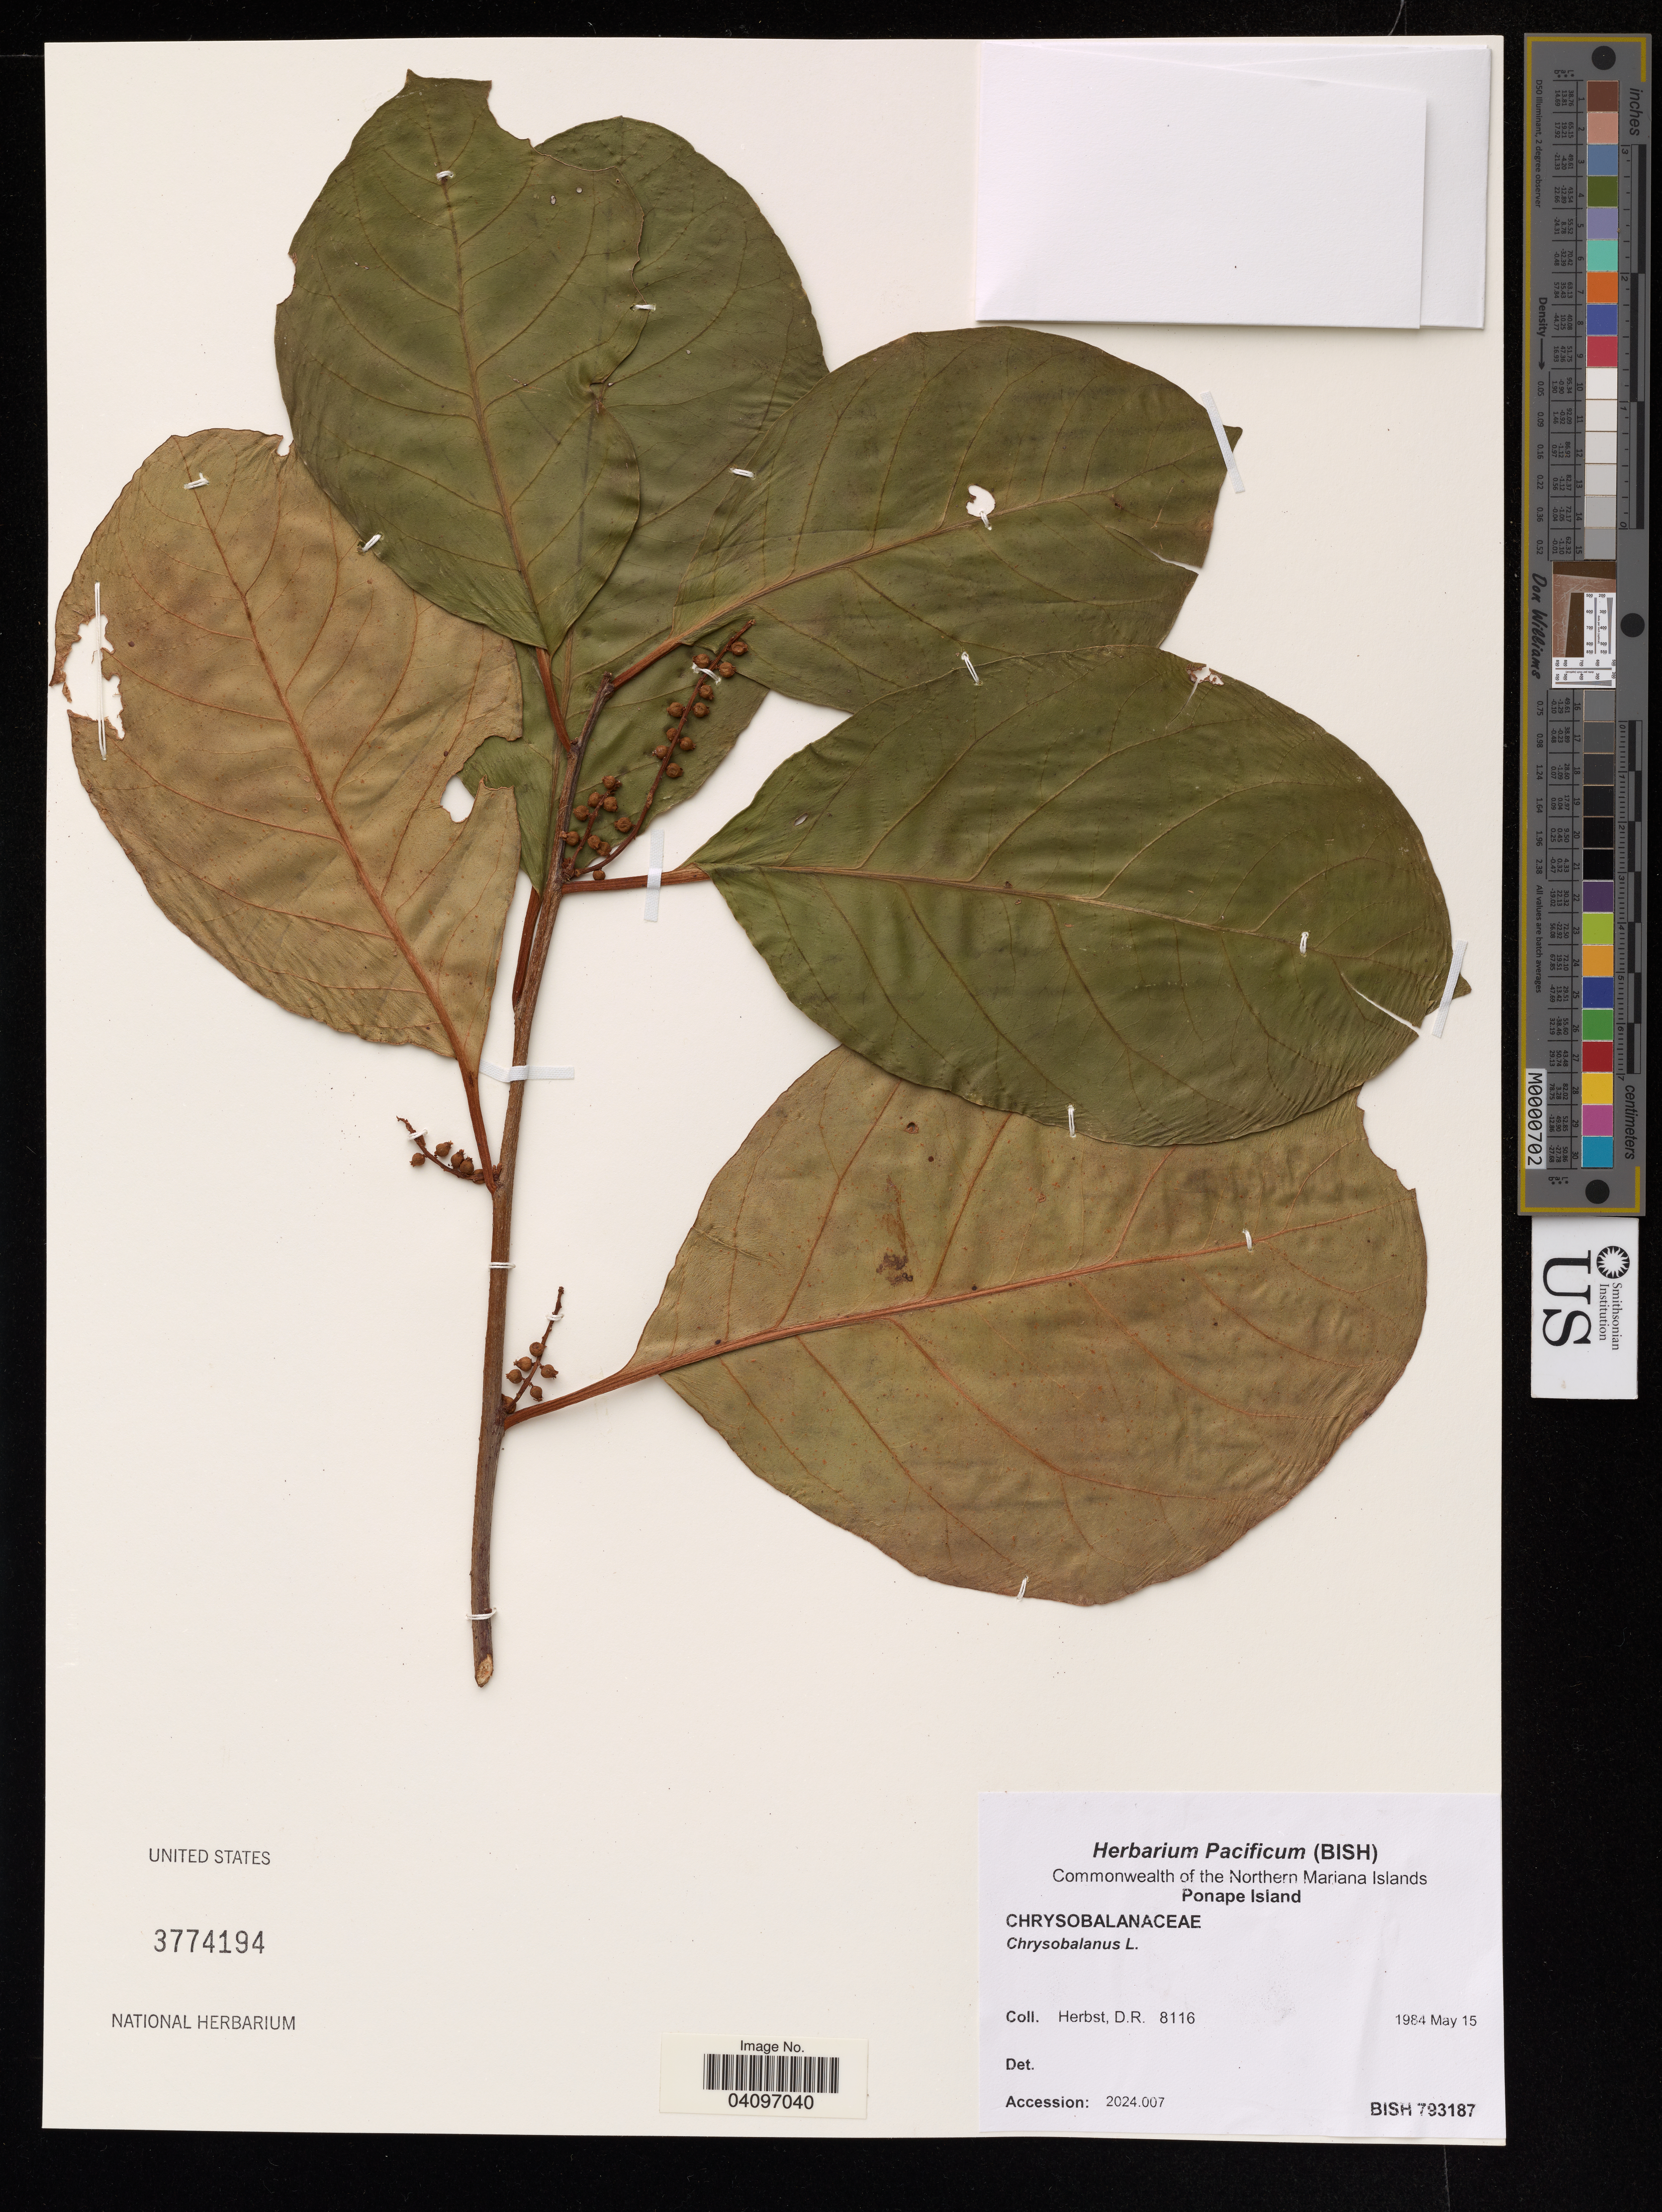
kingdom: Plantae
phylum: Tracheophyta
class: Magnoliopsida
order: Malpighiales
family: Chrysobalanaceae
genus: Chrysobalanus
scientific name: Chrysobalanus sp.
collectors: D. R. Herbst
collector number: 8116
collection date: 1984-05-15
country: Micronesia, Federated States of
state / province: Pohnpei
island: Pohnpei [Ponape]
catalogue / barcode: US 3774194